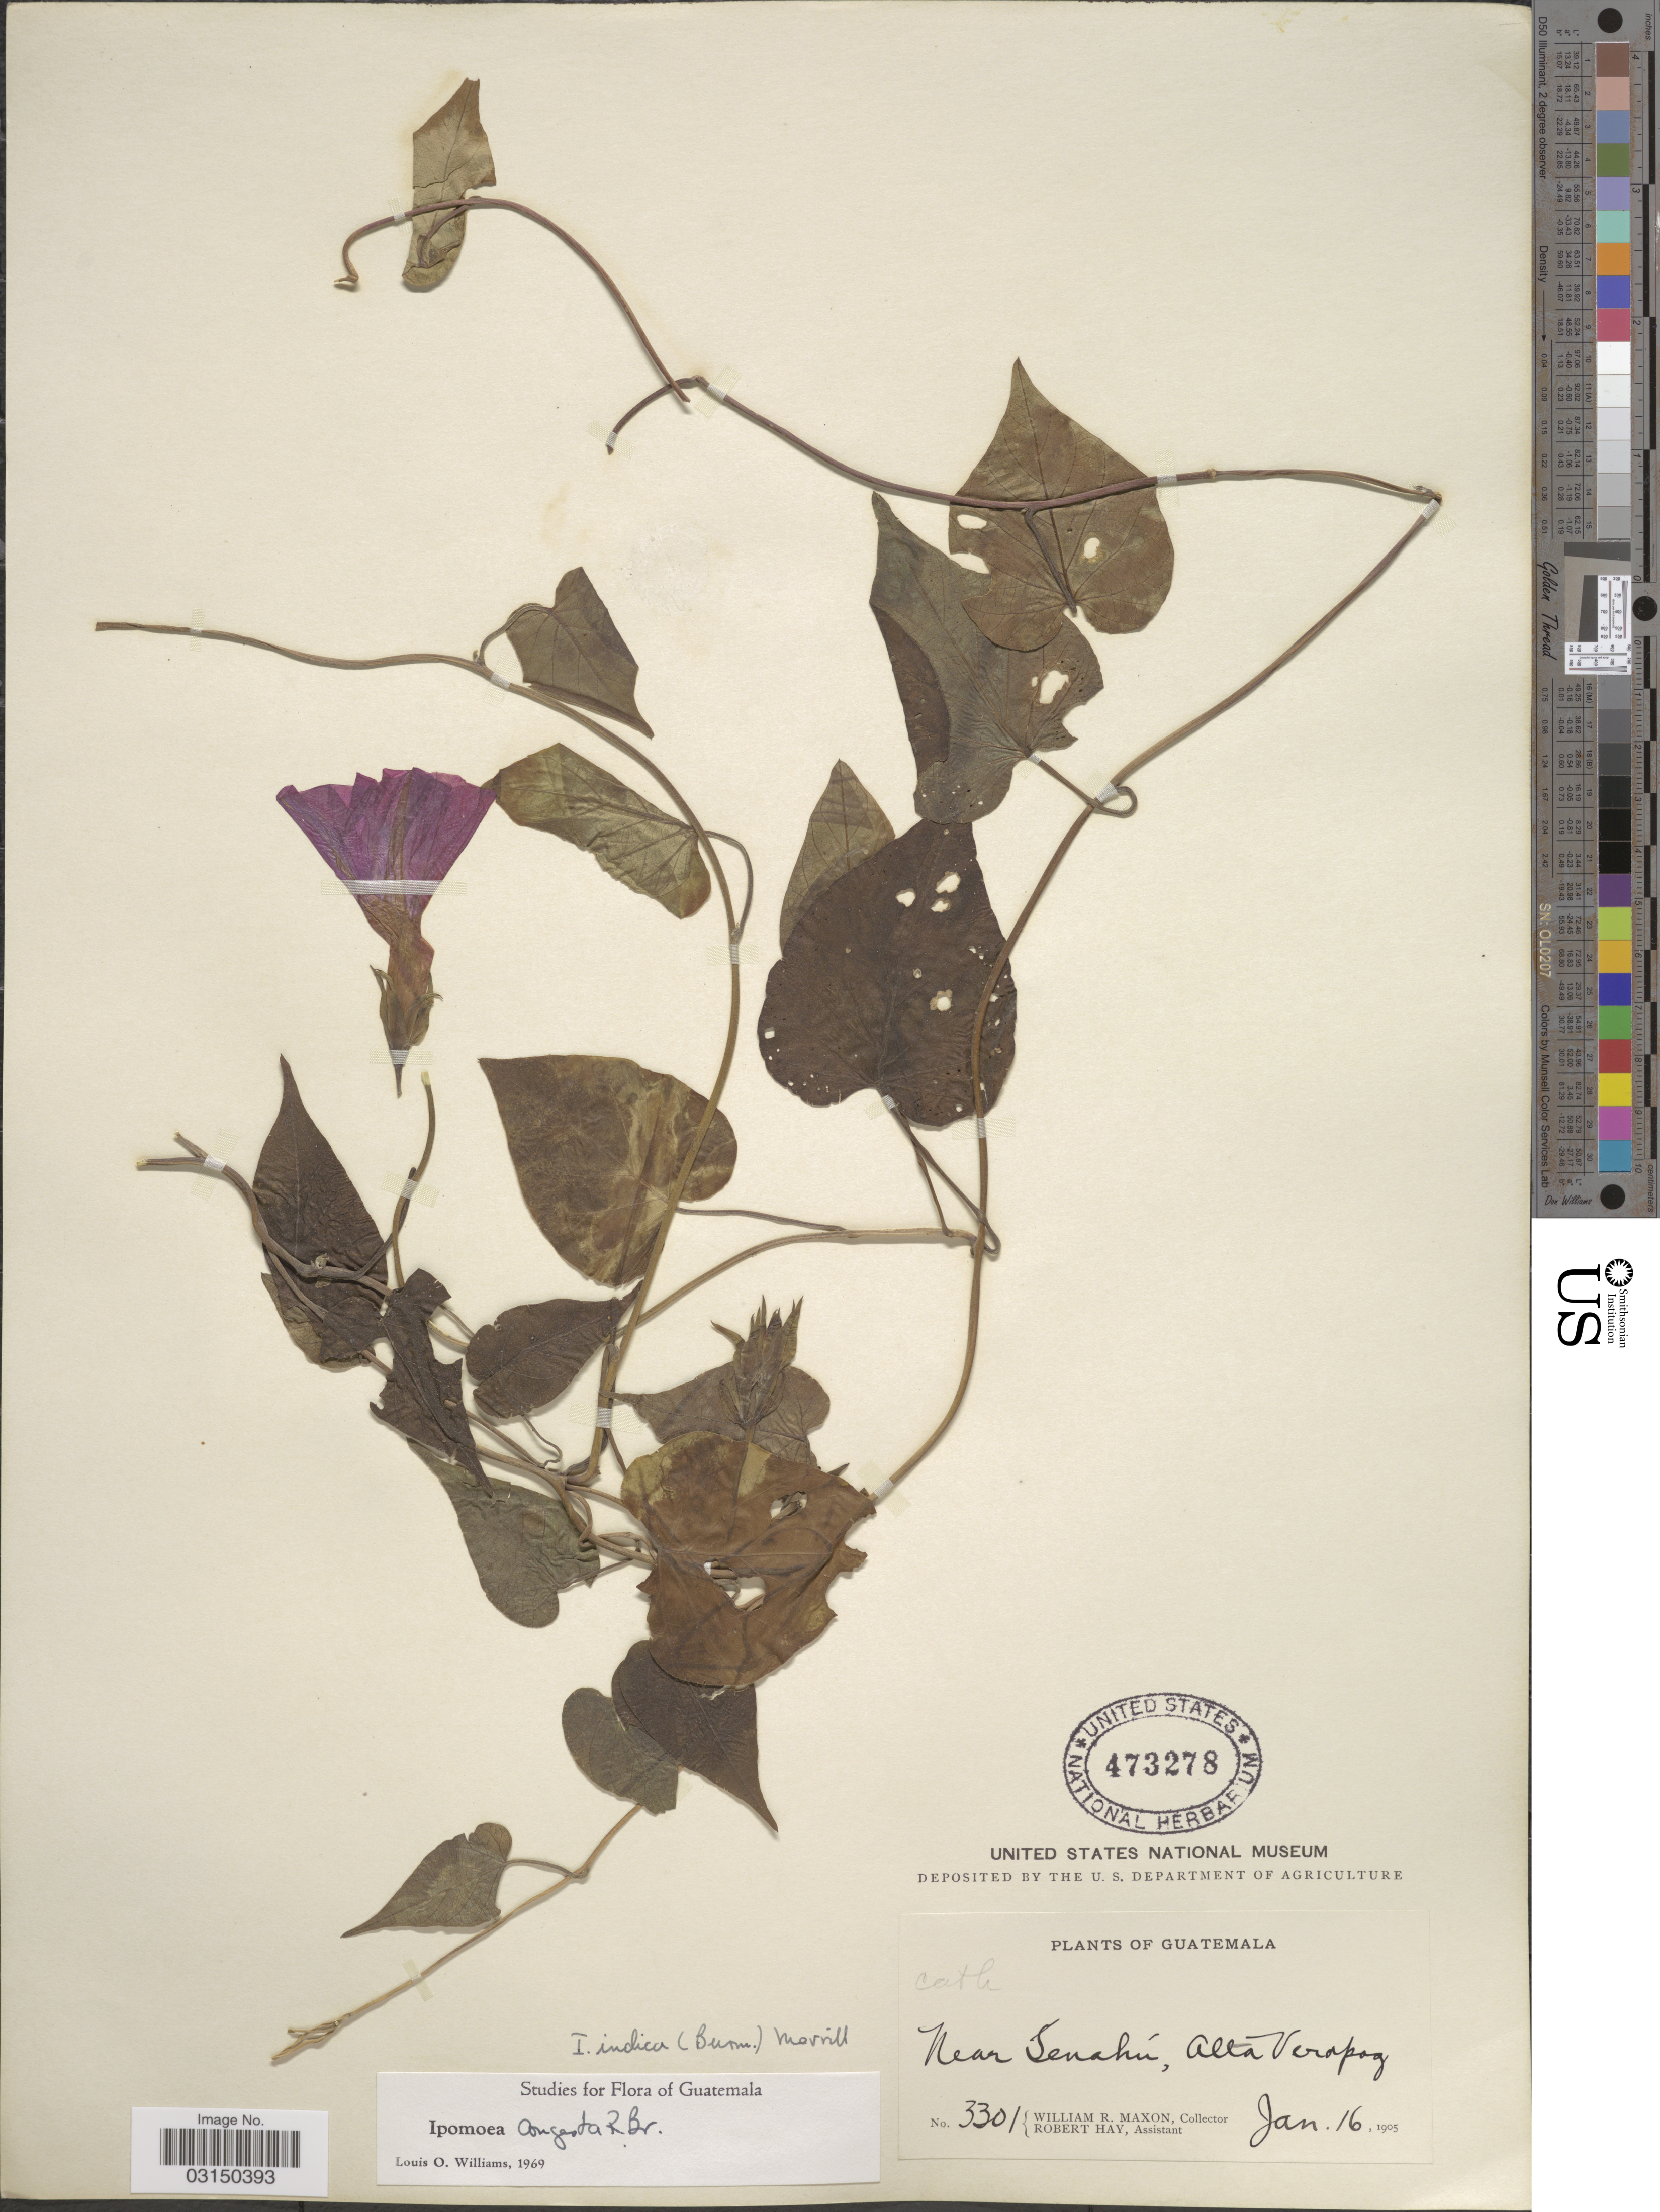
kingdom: Plantae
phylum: Tracheophyta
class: Magnoliopsida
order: Solanales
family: Convolvulaceae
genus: Ipomoea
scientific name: Ipomoea indica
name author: (Burm.) Merr.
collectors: W. R. Maxon & R. Hay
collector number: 3301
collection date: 1905-01-16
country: Guatemala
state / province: Alta Verapaz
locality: Near Senahú, Alta Verapaz.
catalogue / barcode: US 473278